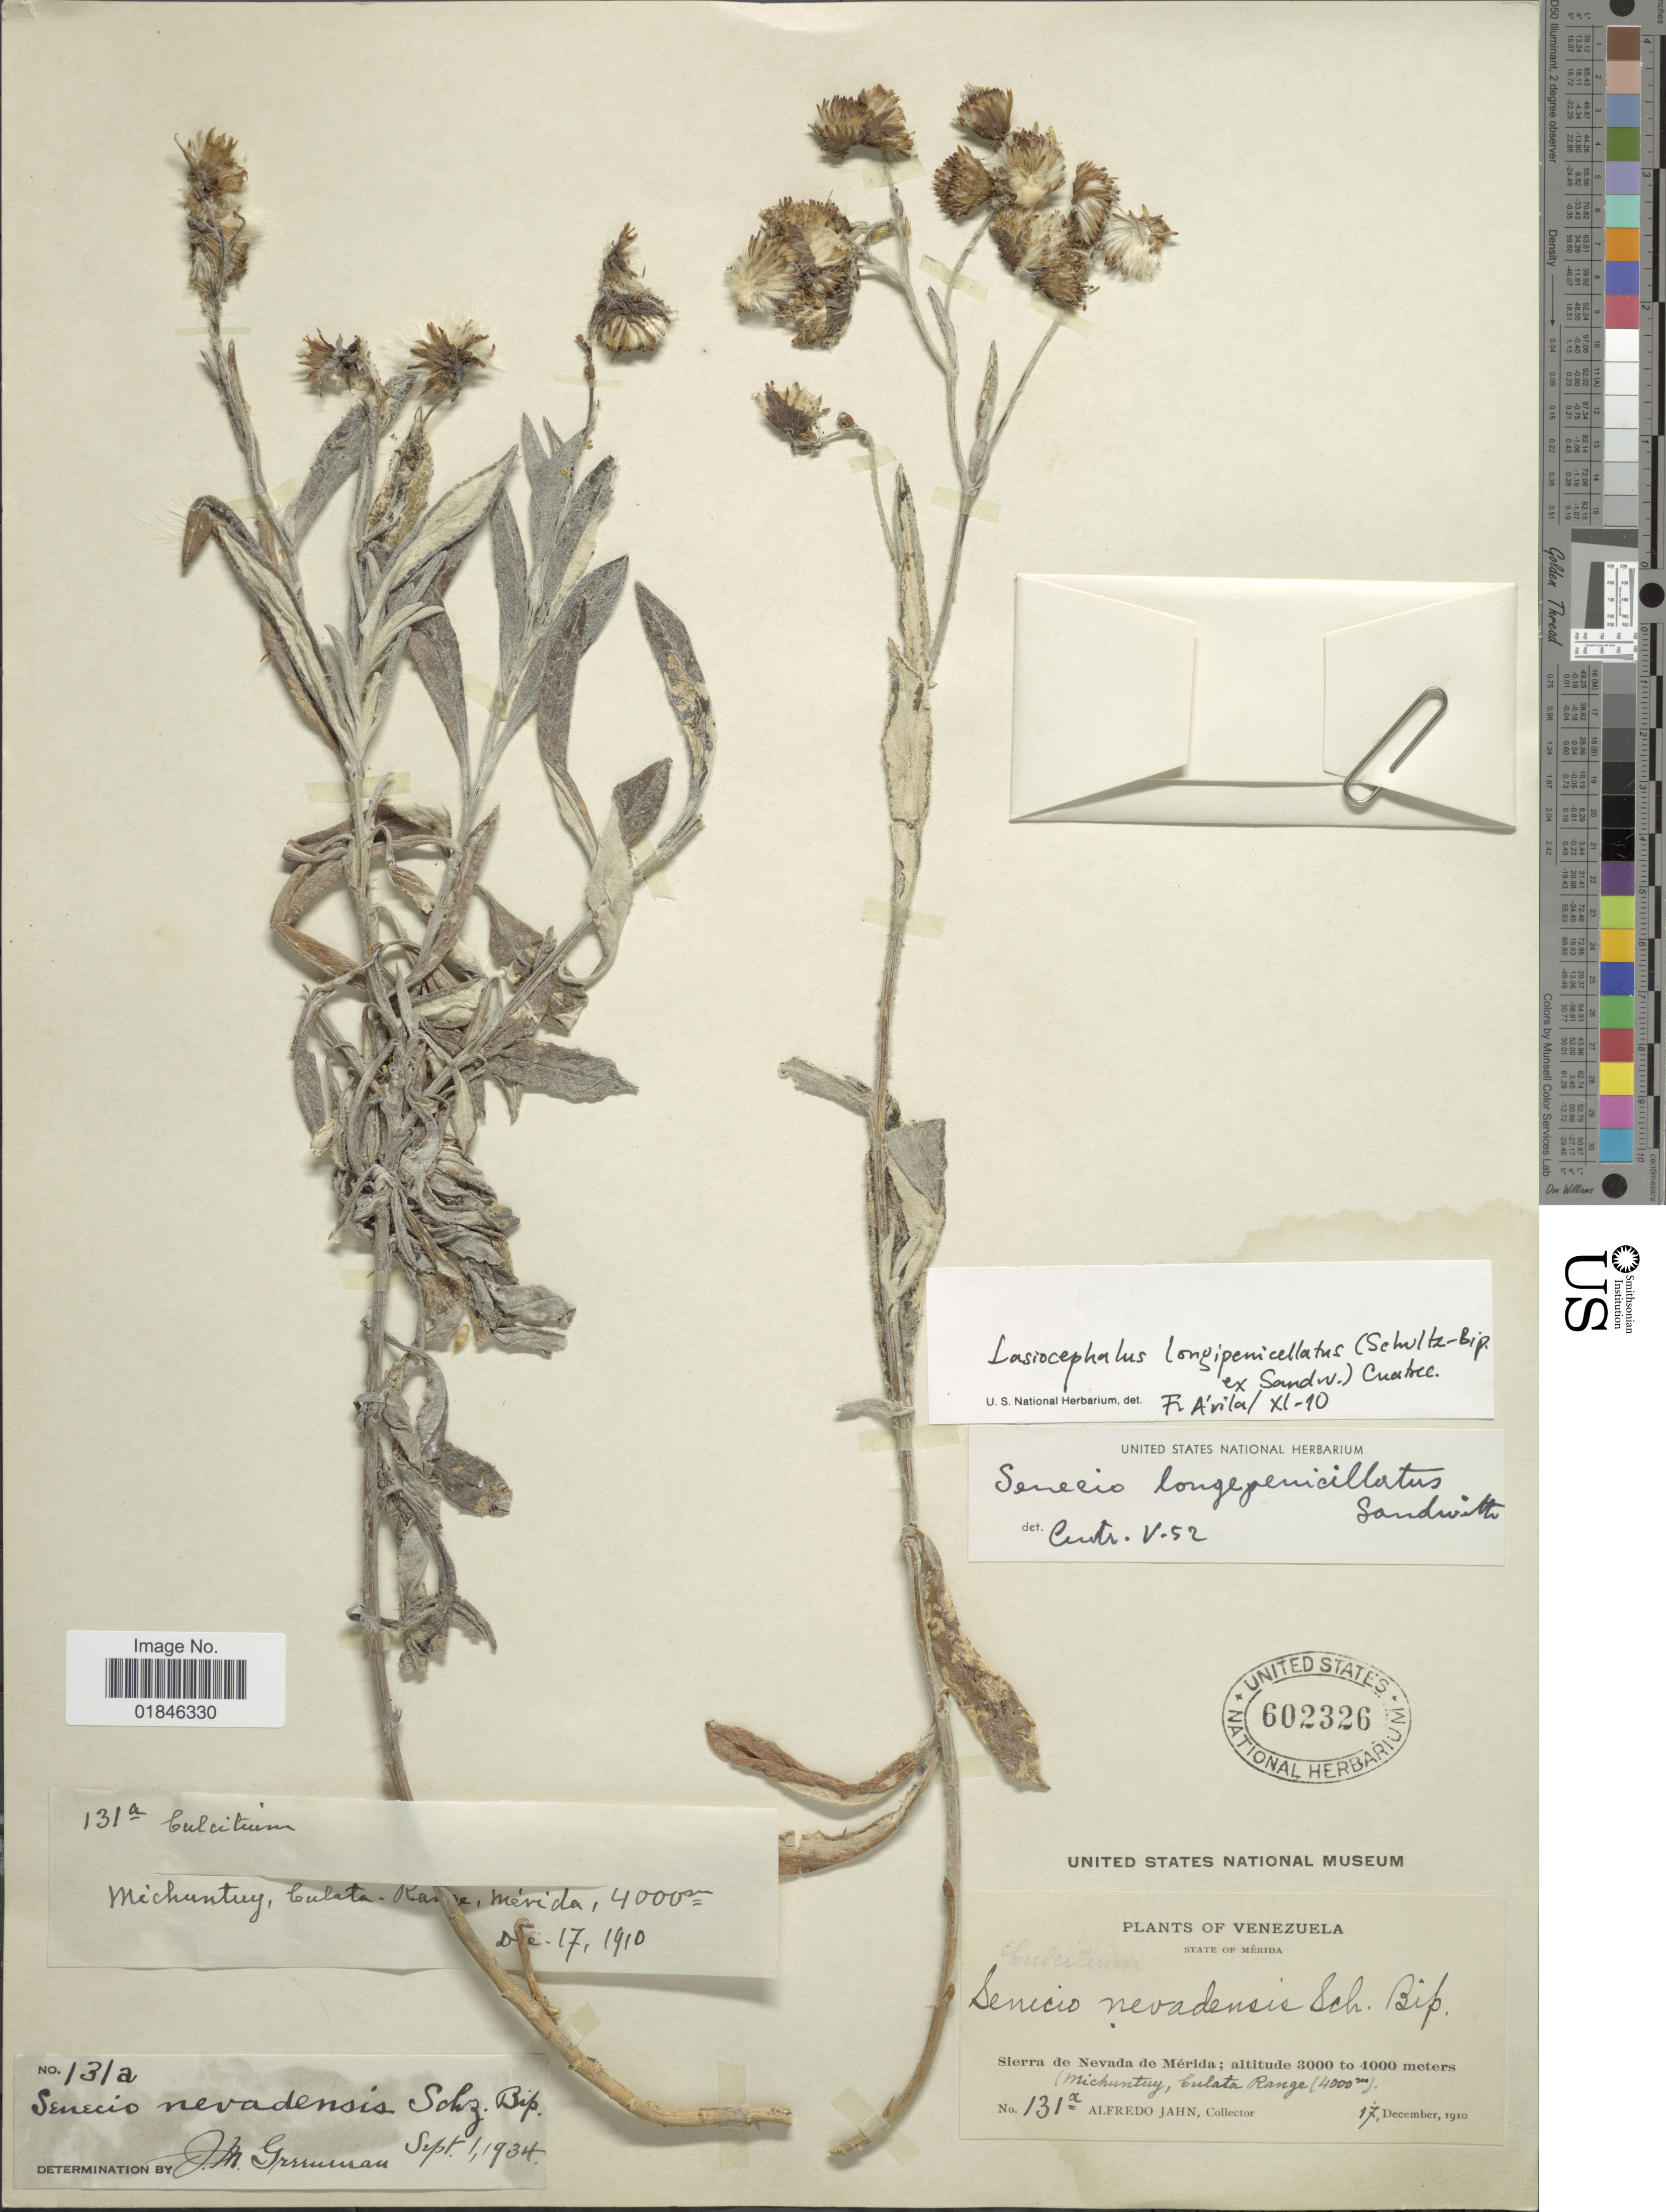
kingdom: Plantae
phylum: Tracheophyta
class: Magnoliopsida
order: Asterales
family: Asteraceae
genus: Senecio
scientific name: Senecio longepenicillatus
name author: Sch. Bip. ex Sandw.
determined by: Salomon, Luciana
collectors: A. Jahn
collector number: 131a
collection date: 1910-11-17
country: Venezuela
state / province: Mérida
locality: Sierra de Nevada de Merida. (Michuntuy, Culata Range).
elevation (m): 4000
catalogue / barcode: US 602326